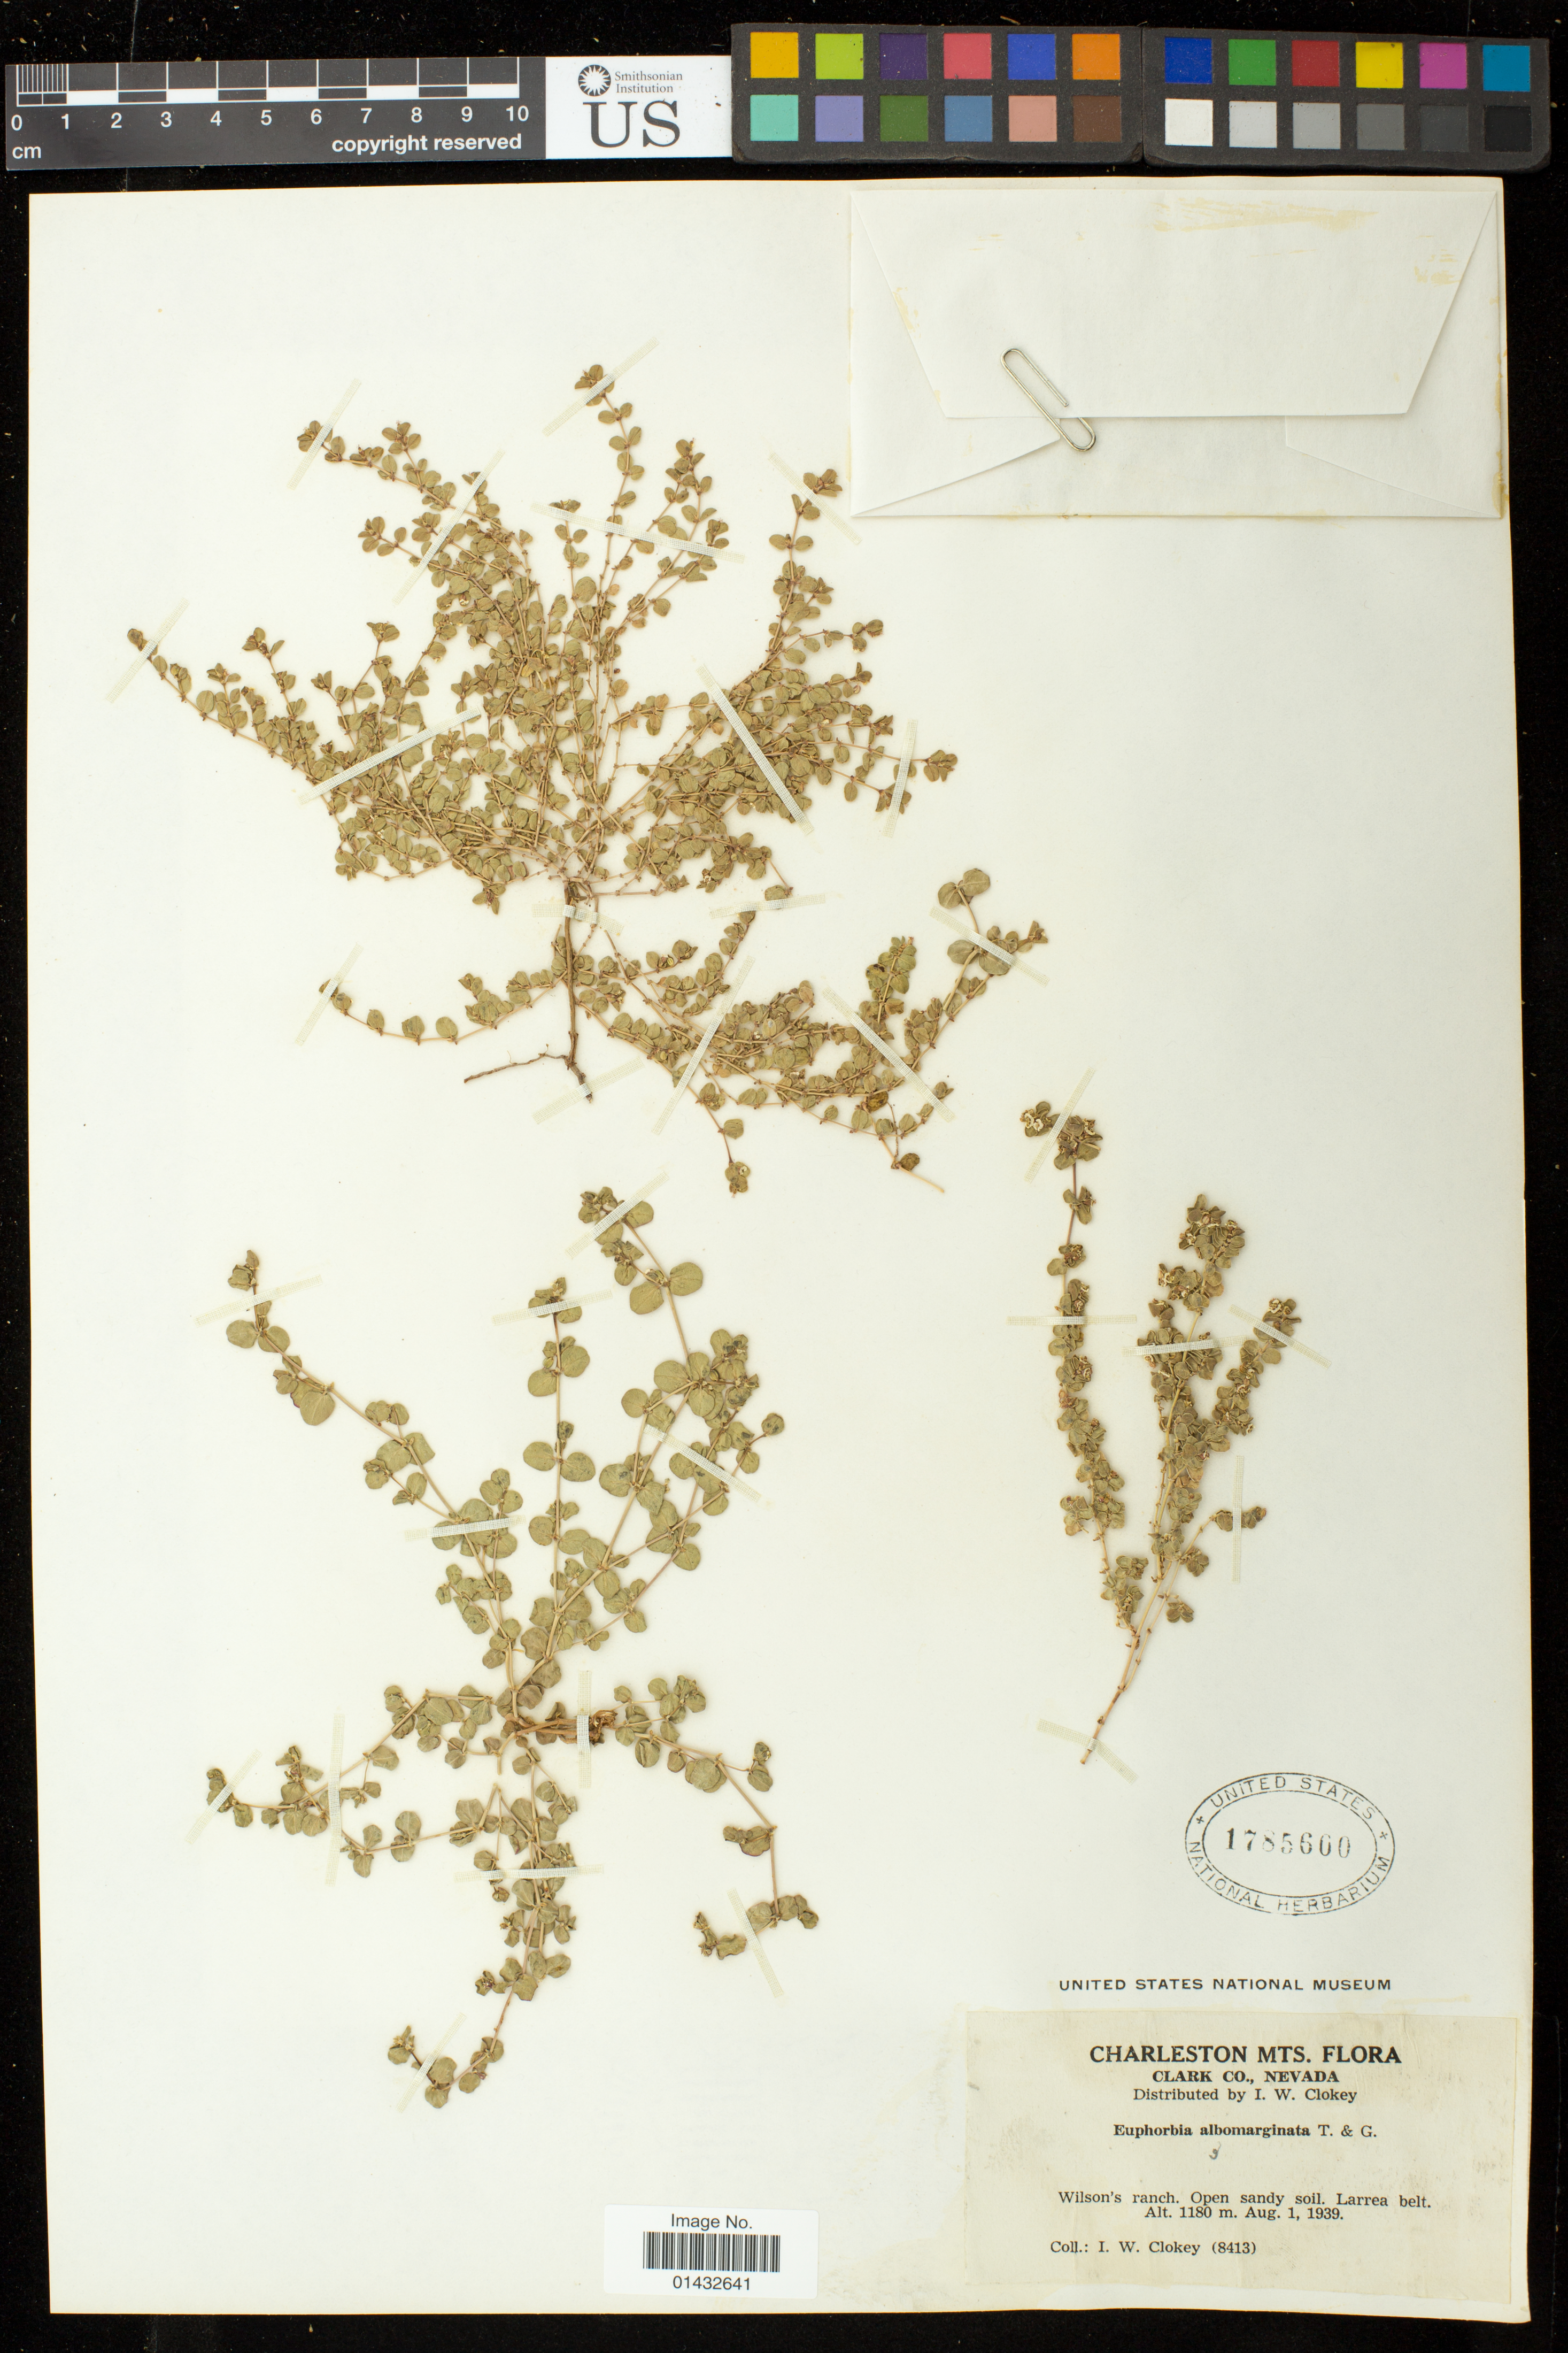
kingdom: Plantae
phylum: Tracheophyta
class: Magnoliopsida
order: Malpighiales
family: Euphorbiaceae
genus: Euphorbia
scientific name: Euphorbia albomarginata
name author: Torr. & A. Gray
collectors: I. W. Clokey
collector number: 8413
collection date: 1939-08-01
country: United States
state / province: Nevada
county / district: Clark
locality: Wilson's ranch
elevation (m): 1180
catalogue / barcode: US 1785600